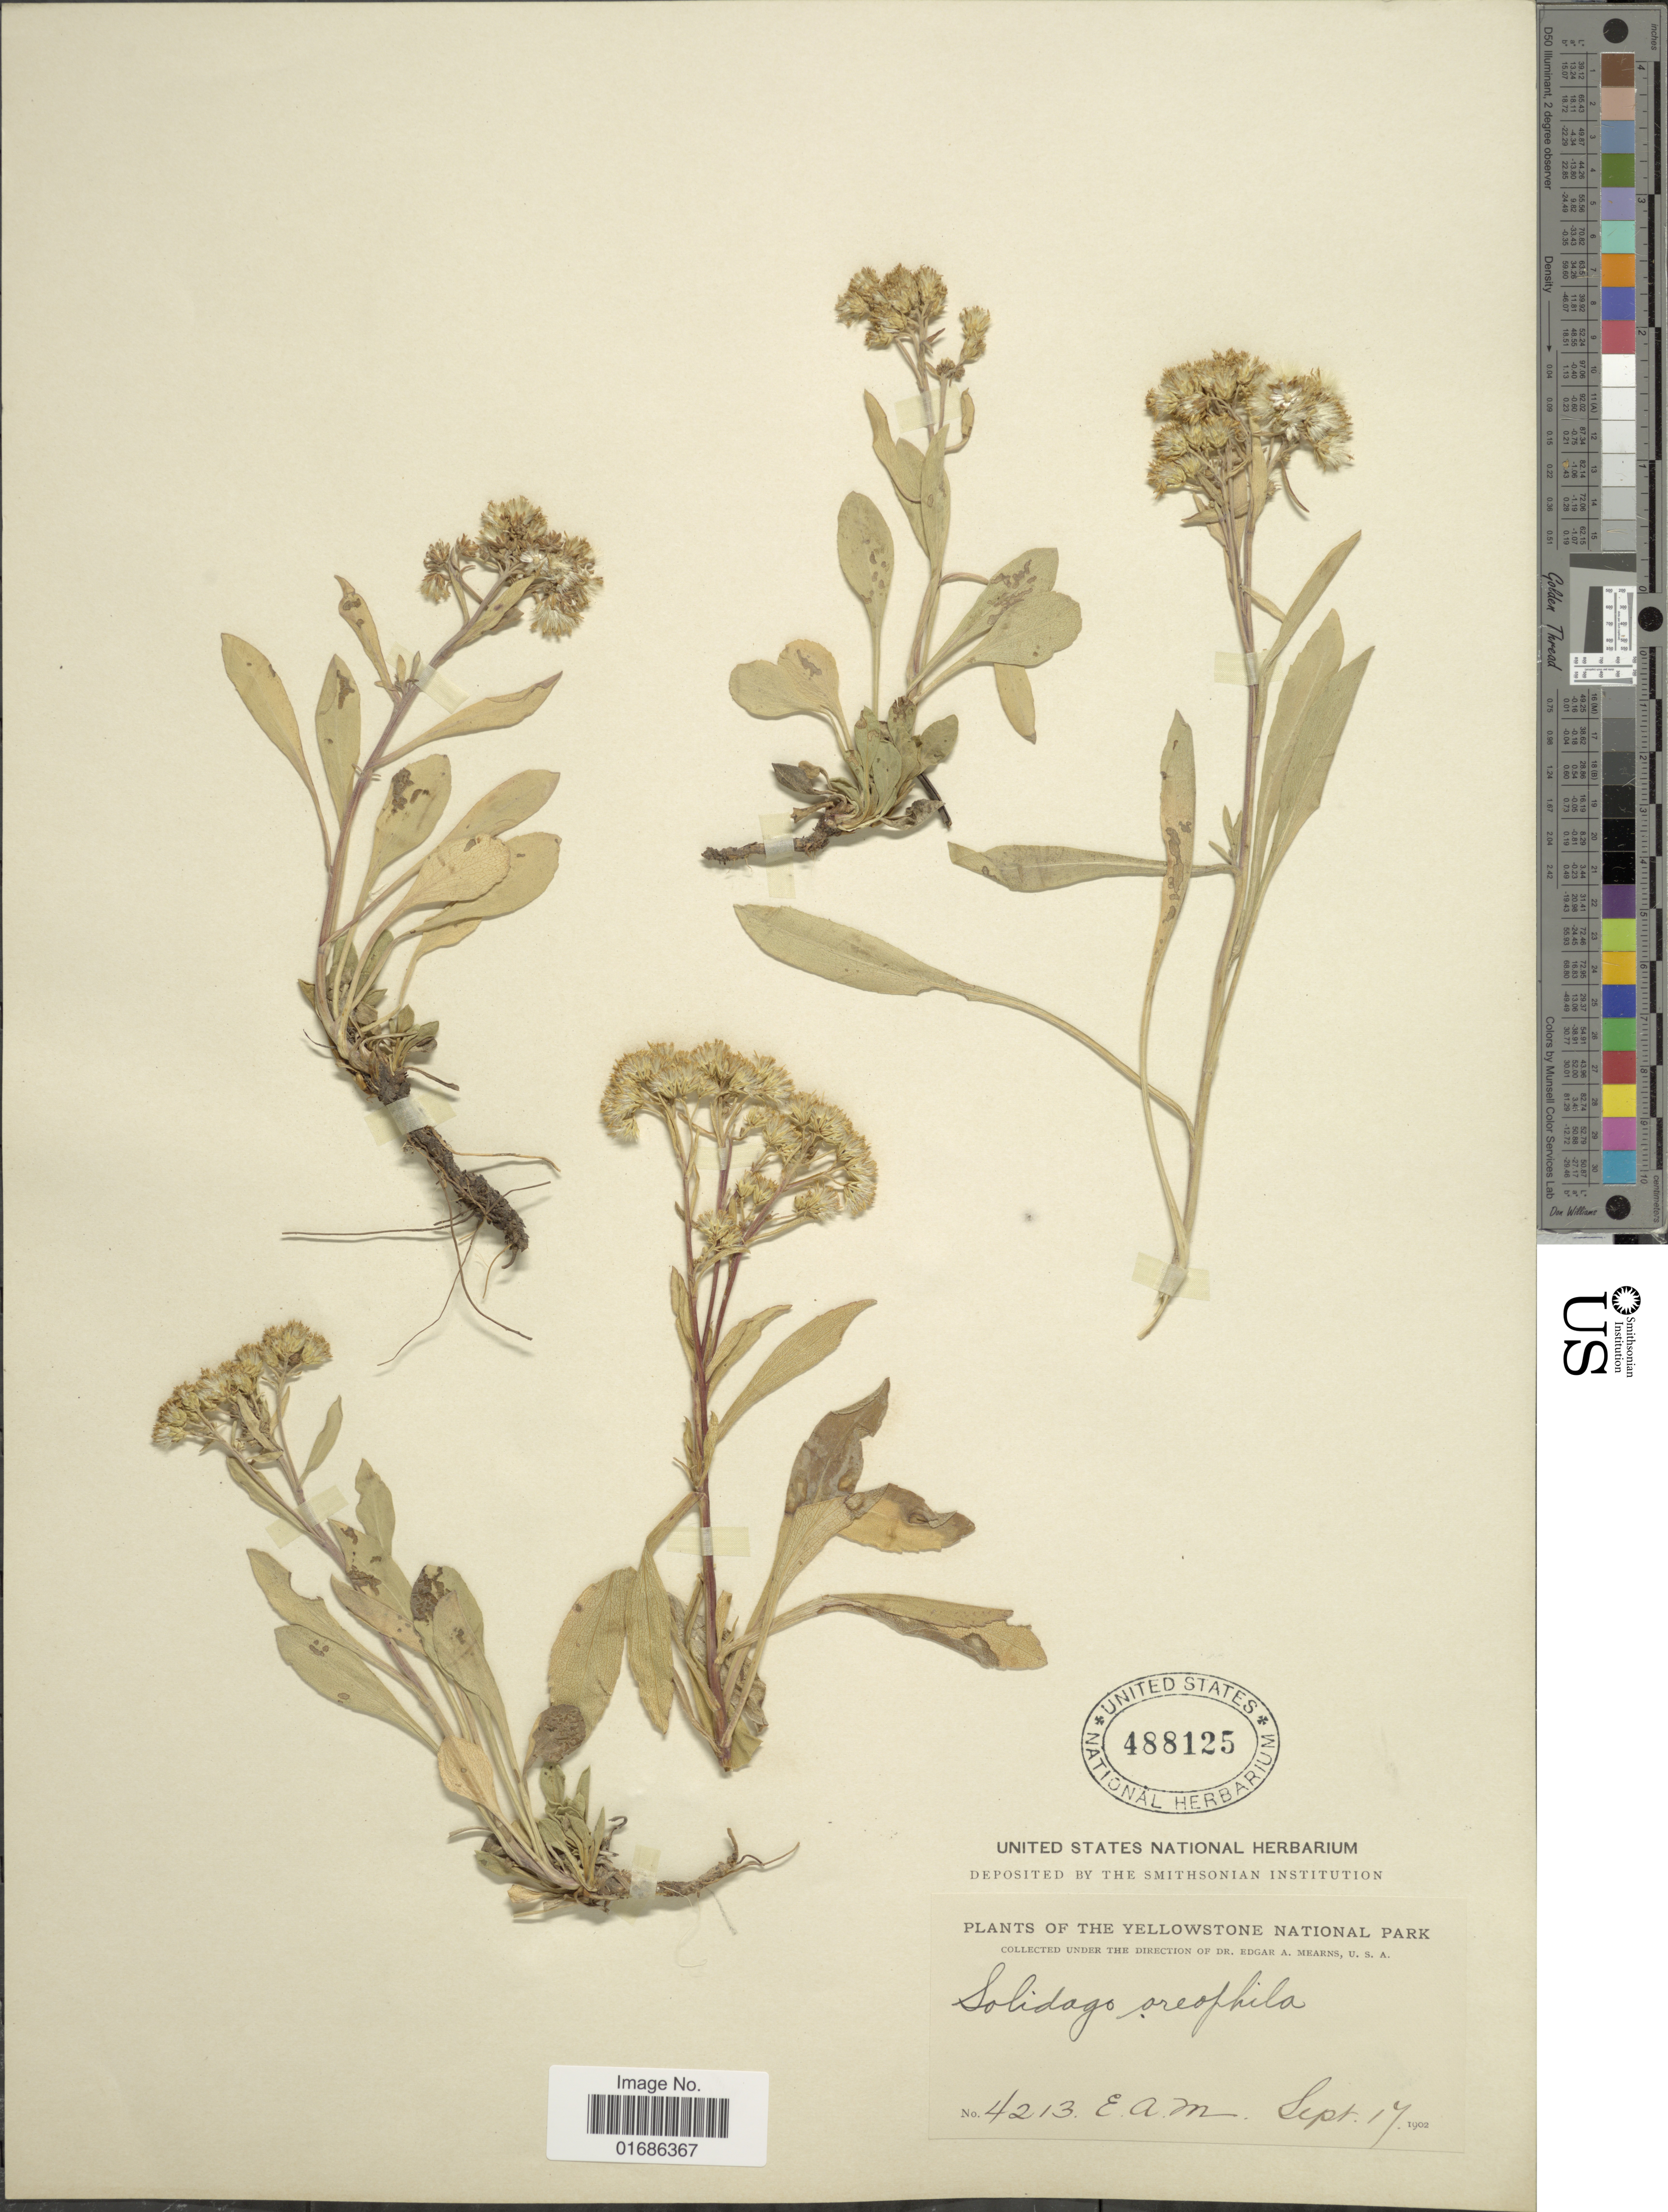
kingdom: Plantae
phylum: Tracheophyta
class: Magnoliopsida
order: Asterales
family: Asteraceae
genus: Solidago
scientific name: Solidago decumbens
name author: Greene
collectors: E. A. Mearns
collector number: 4213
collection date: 1902-09-17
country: United States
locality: The Yellowstone National Park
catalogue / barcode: US 488125